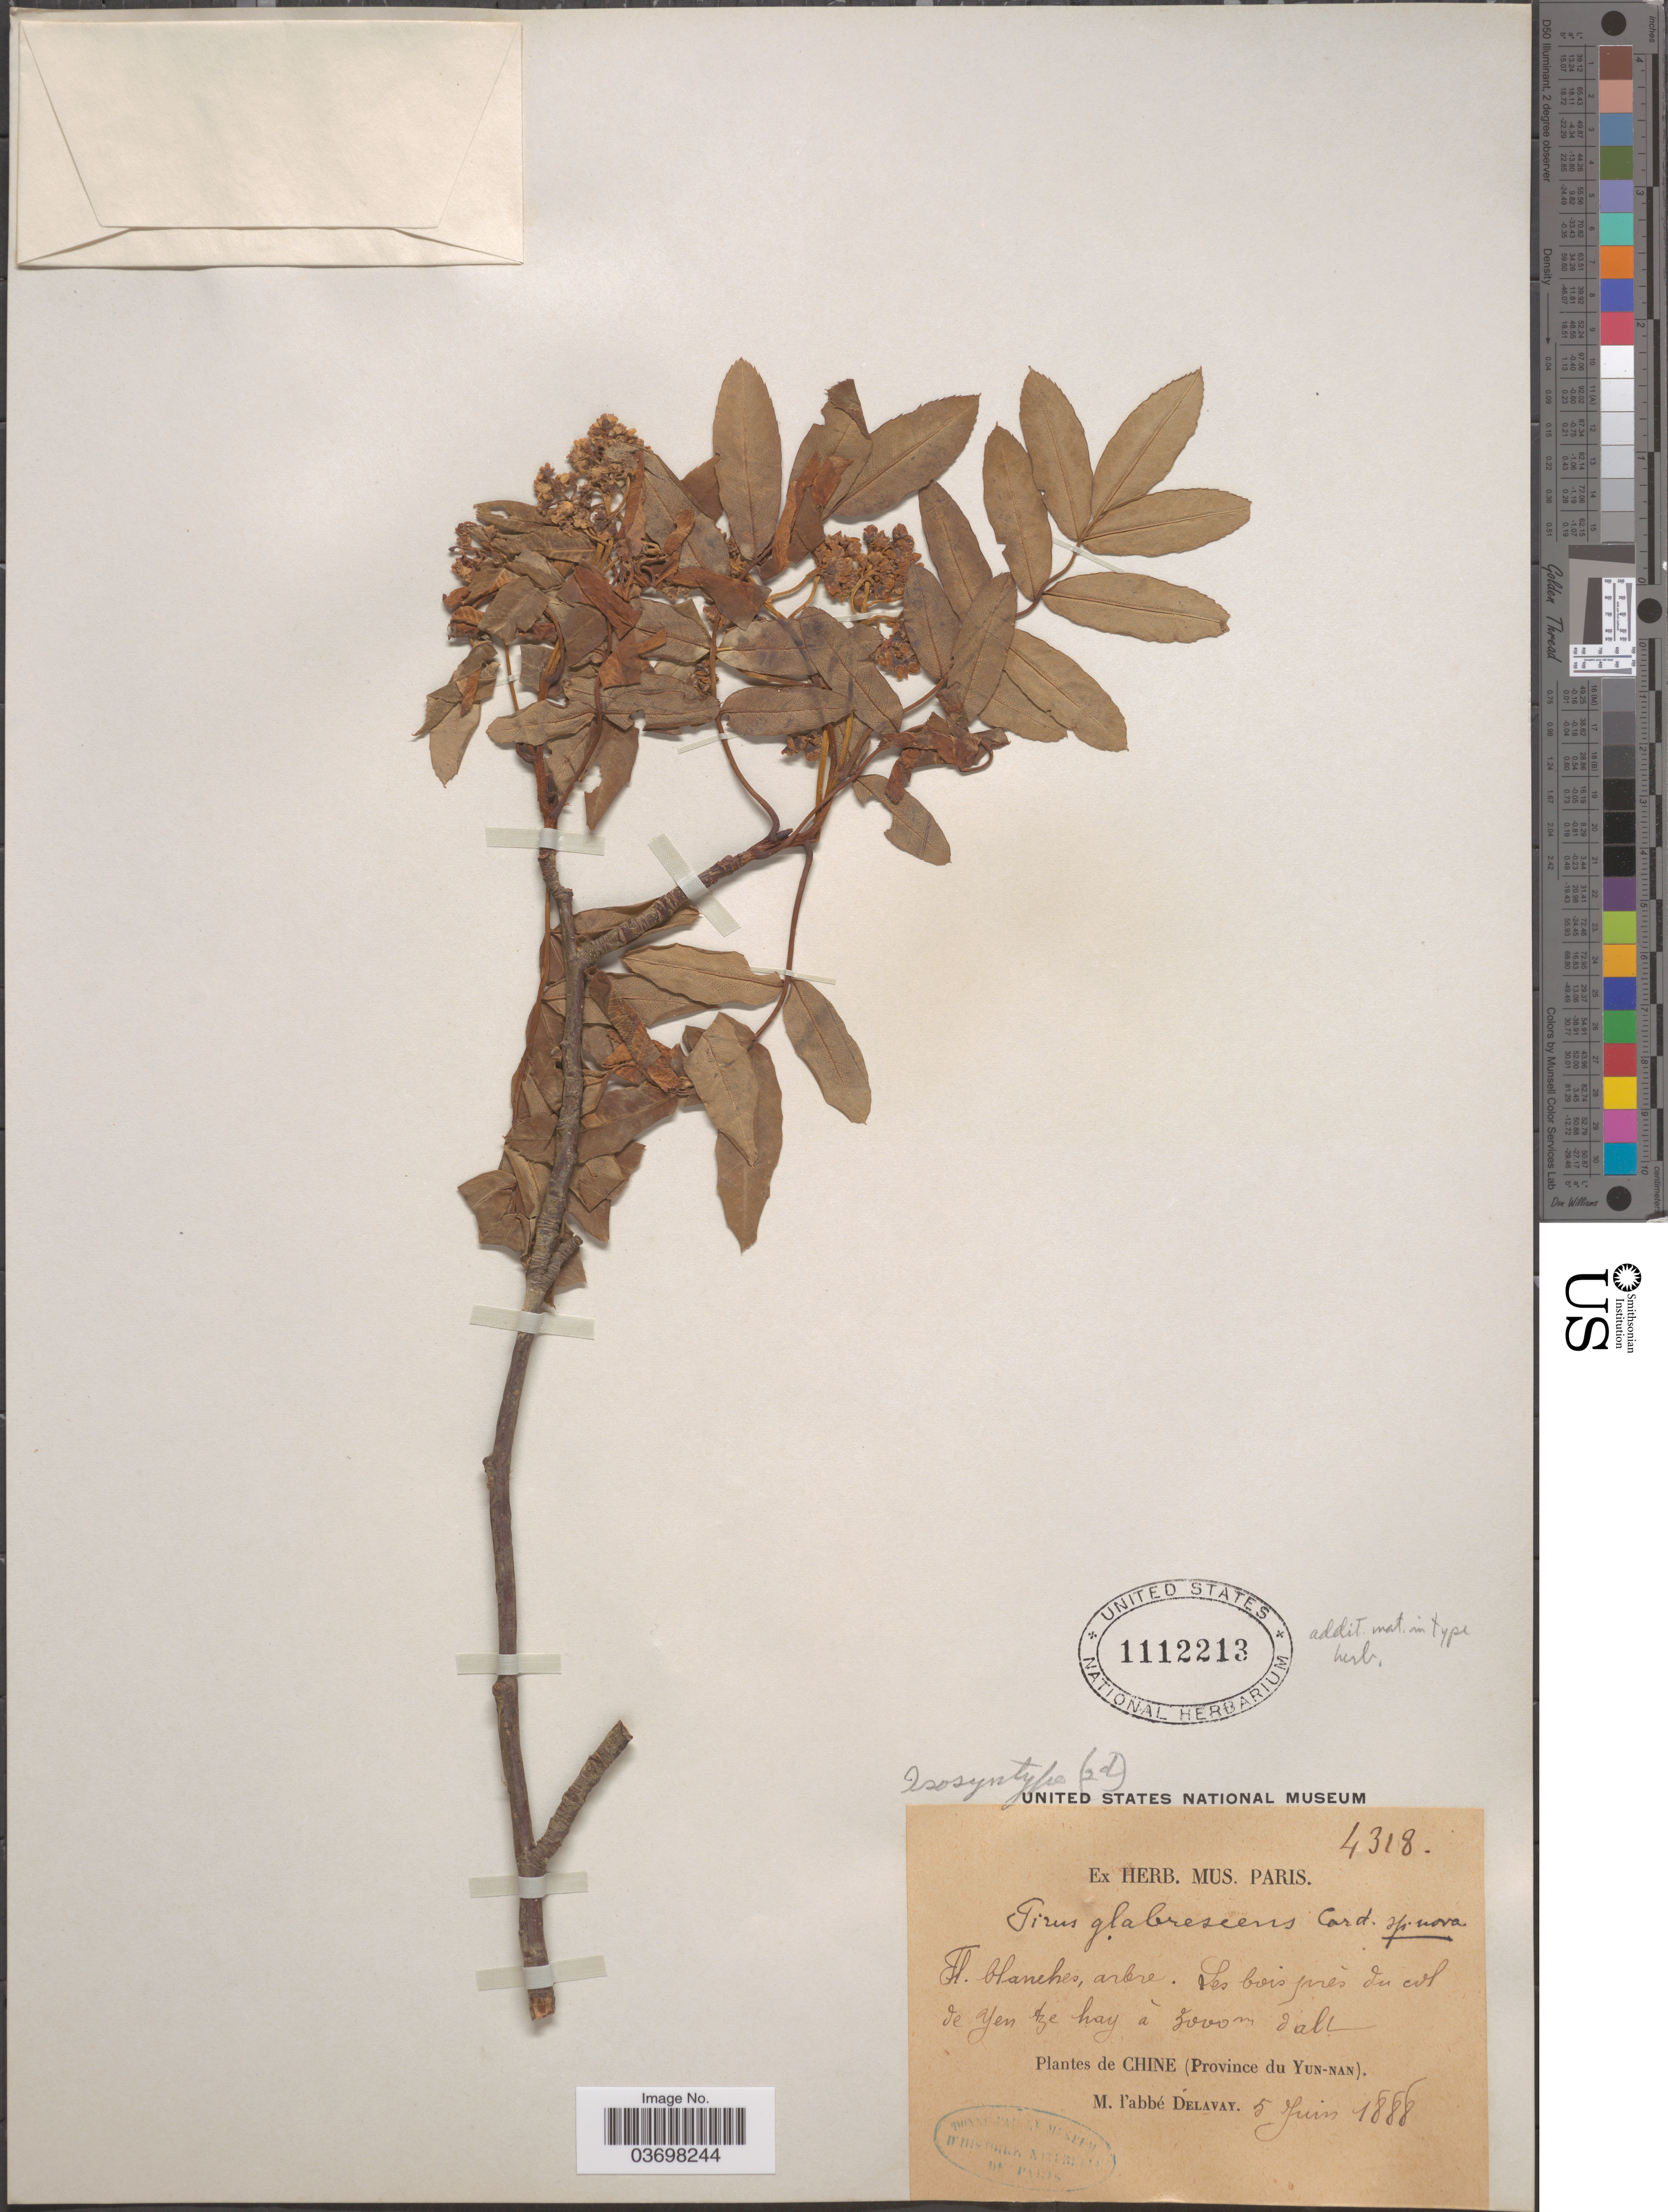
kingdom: Plantae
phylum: Tracheophyta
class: Magnoliopsida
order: Rosales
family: Rosaceae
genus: Sorbus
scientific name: Sorbus glabrescens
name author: (Cardot) Hand.-Mazz.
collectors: P. Delavay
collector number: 4318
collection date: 1888-06-05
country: China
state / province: Yunnan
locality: Chine. (Province du Yun-nan).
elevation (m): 3000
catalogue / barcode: US 1112213